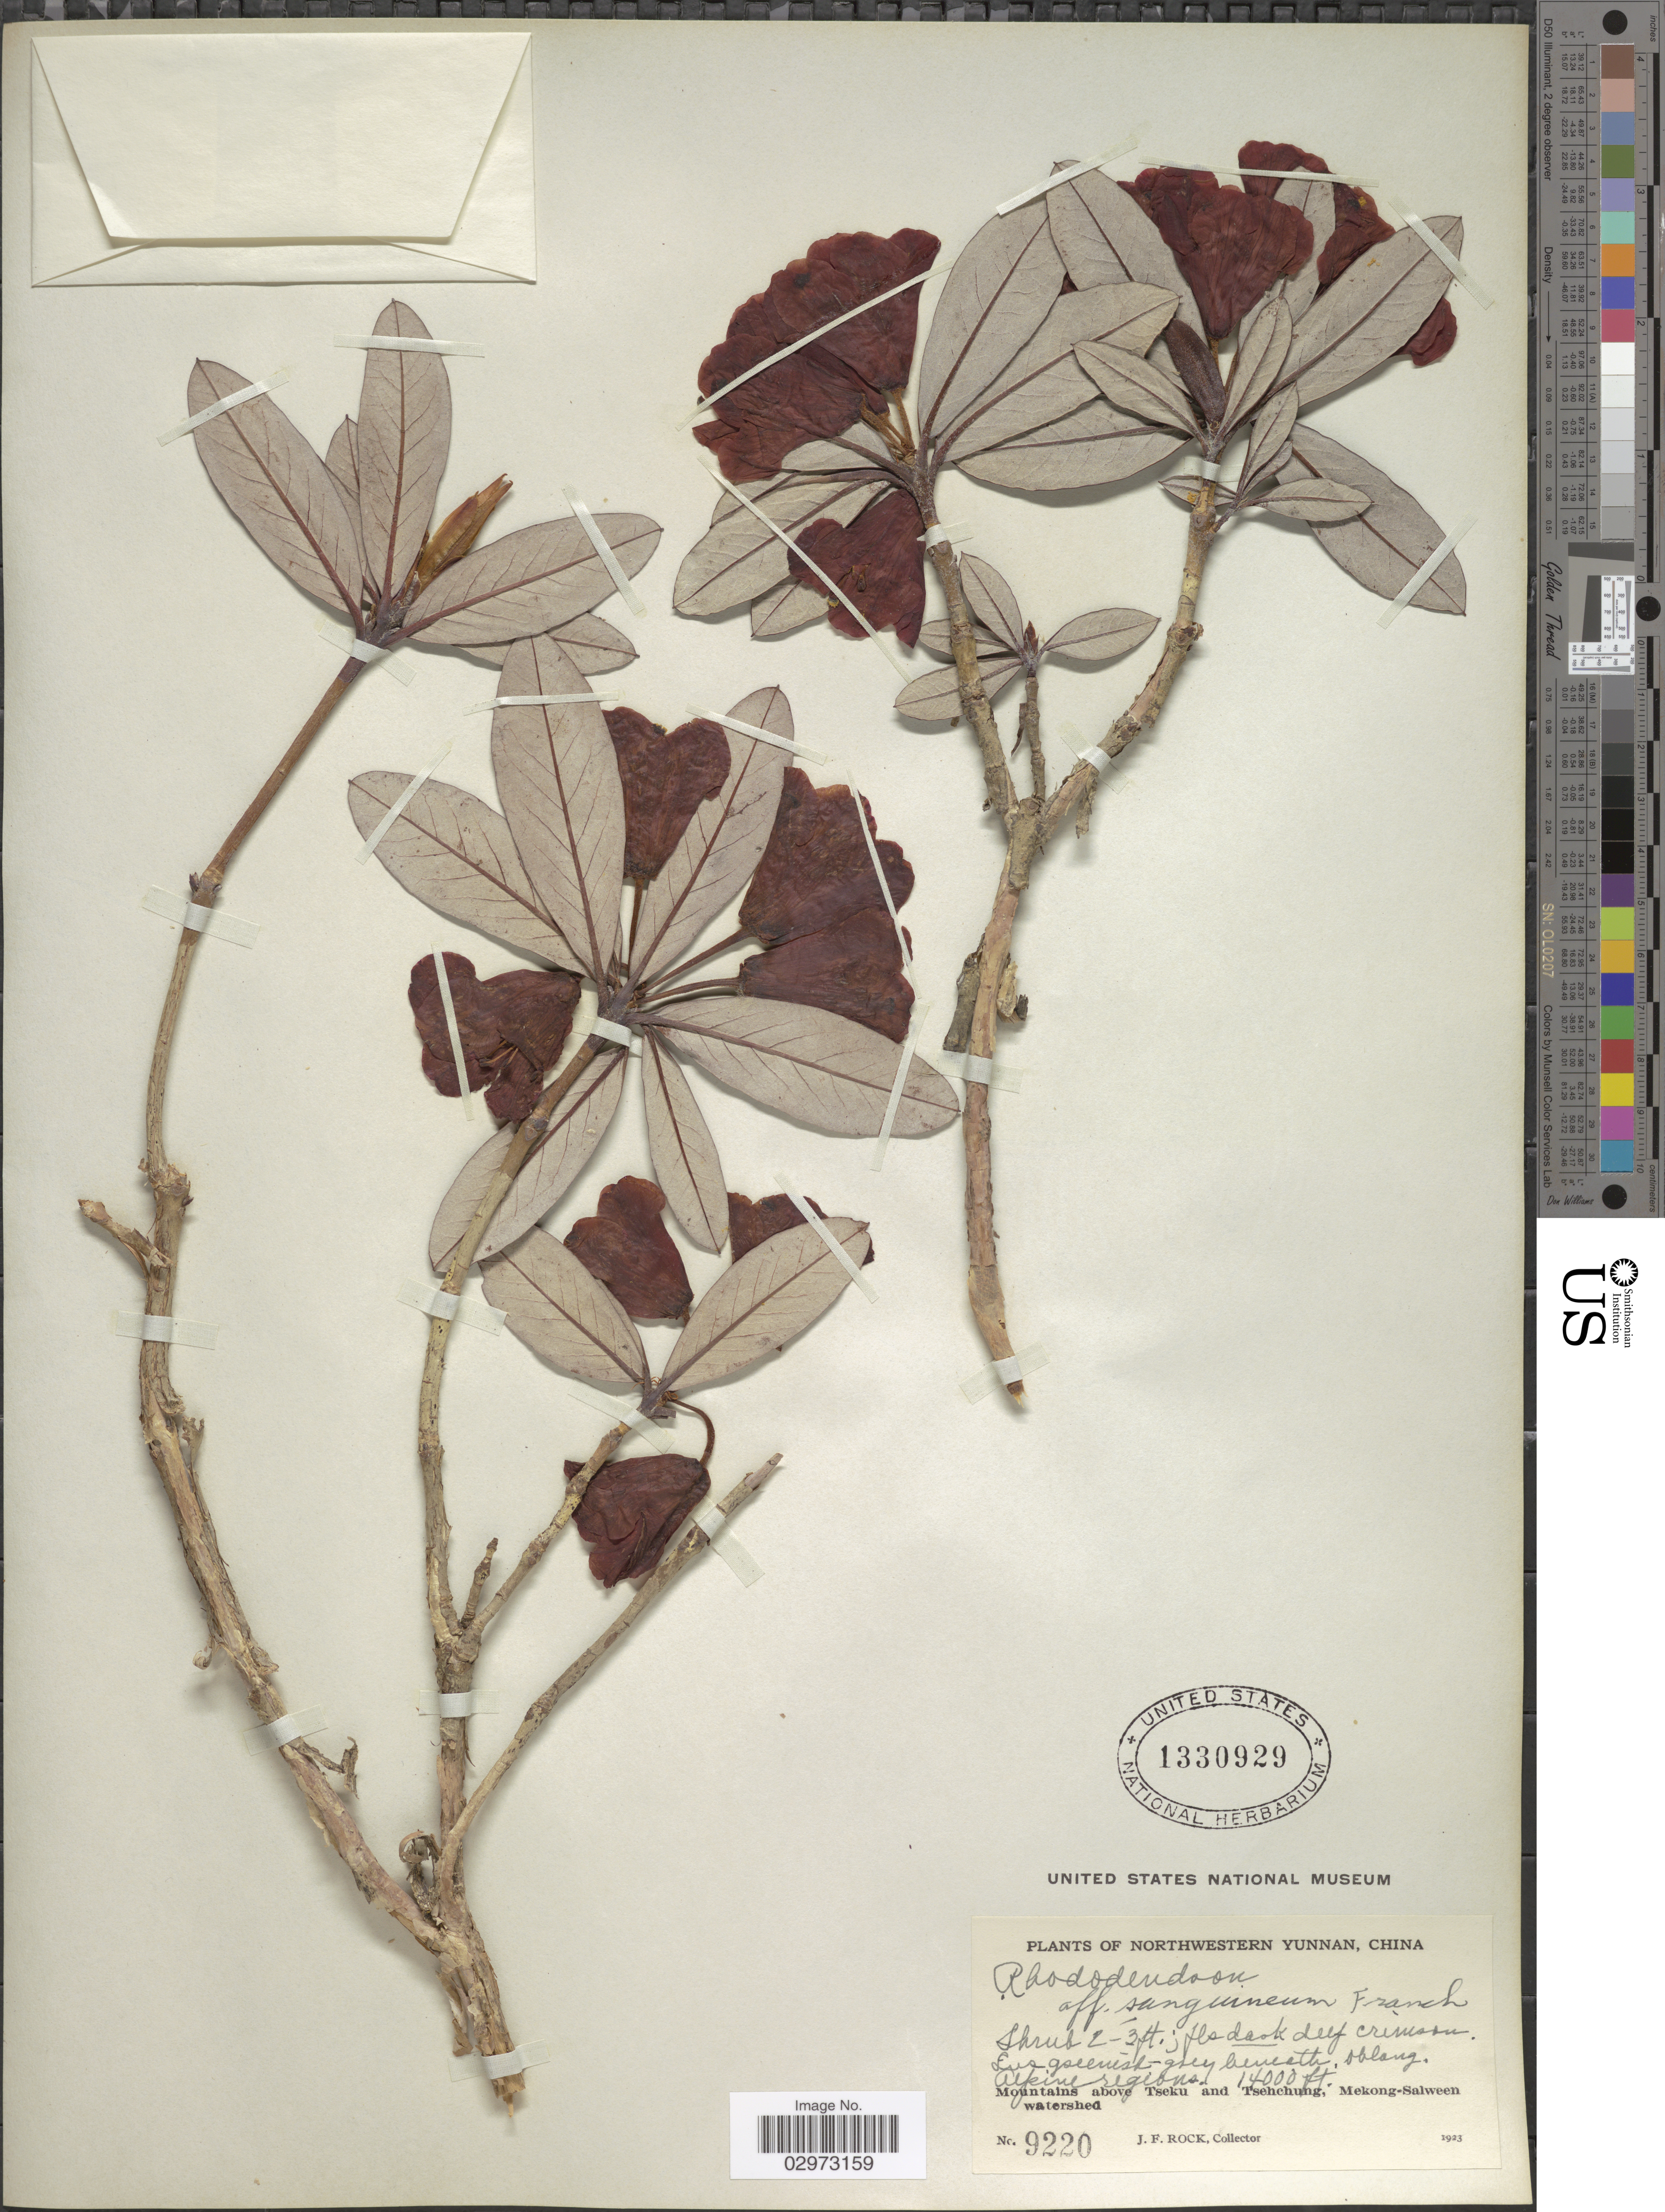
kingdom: Plantae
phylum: Tracheophyta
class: Magnoliopsida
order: Ericales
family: Ericaceae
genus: Rhododendron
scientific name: Rhododendron sanguineum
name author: Franch.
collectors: J. Rock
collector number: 9220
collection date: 1923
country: China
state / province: Yunnan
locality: Northwestern Yunnan. Alpine regions. Mountains above Tseku and Tsehchung, Mekong-Salween watershed.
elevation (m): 4267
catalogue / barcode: US 1330929